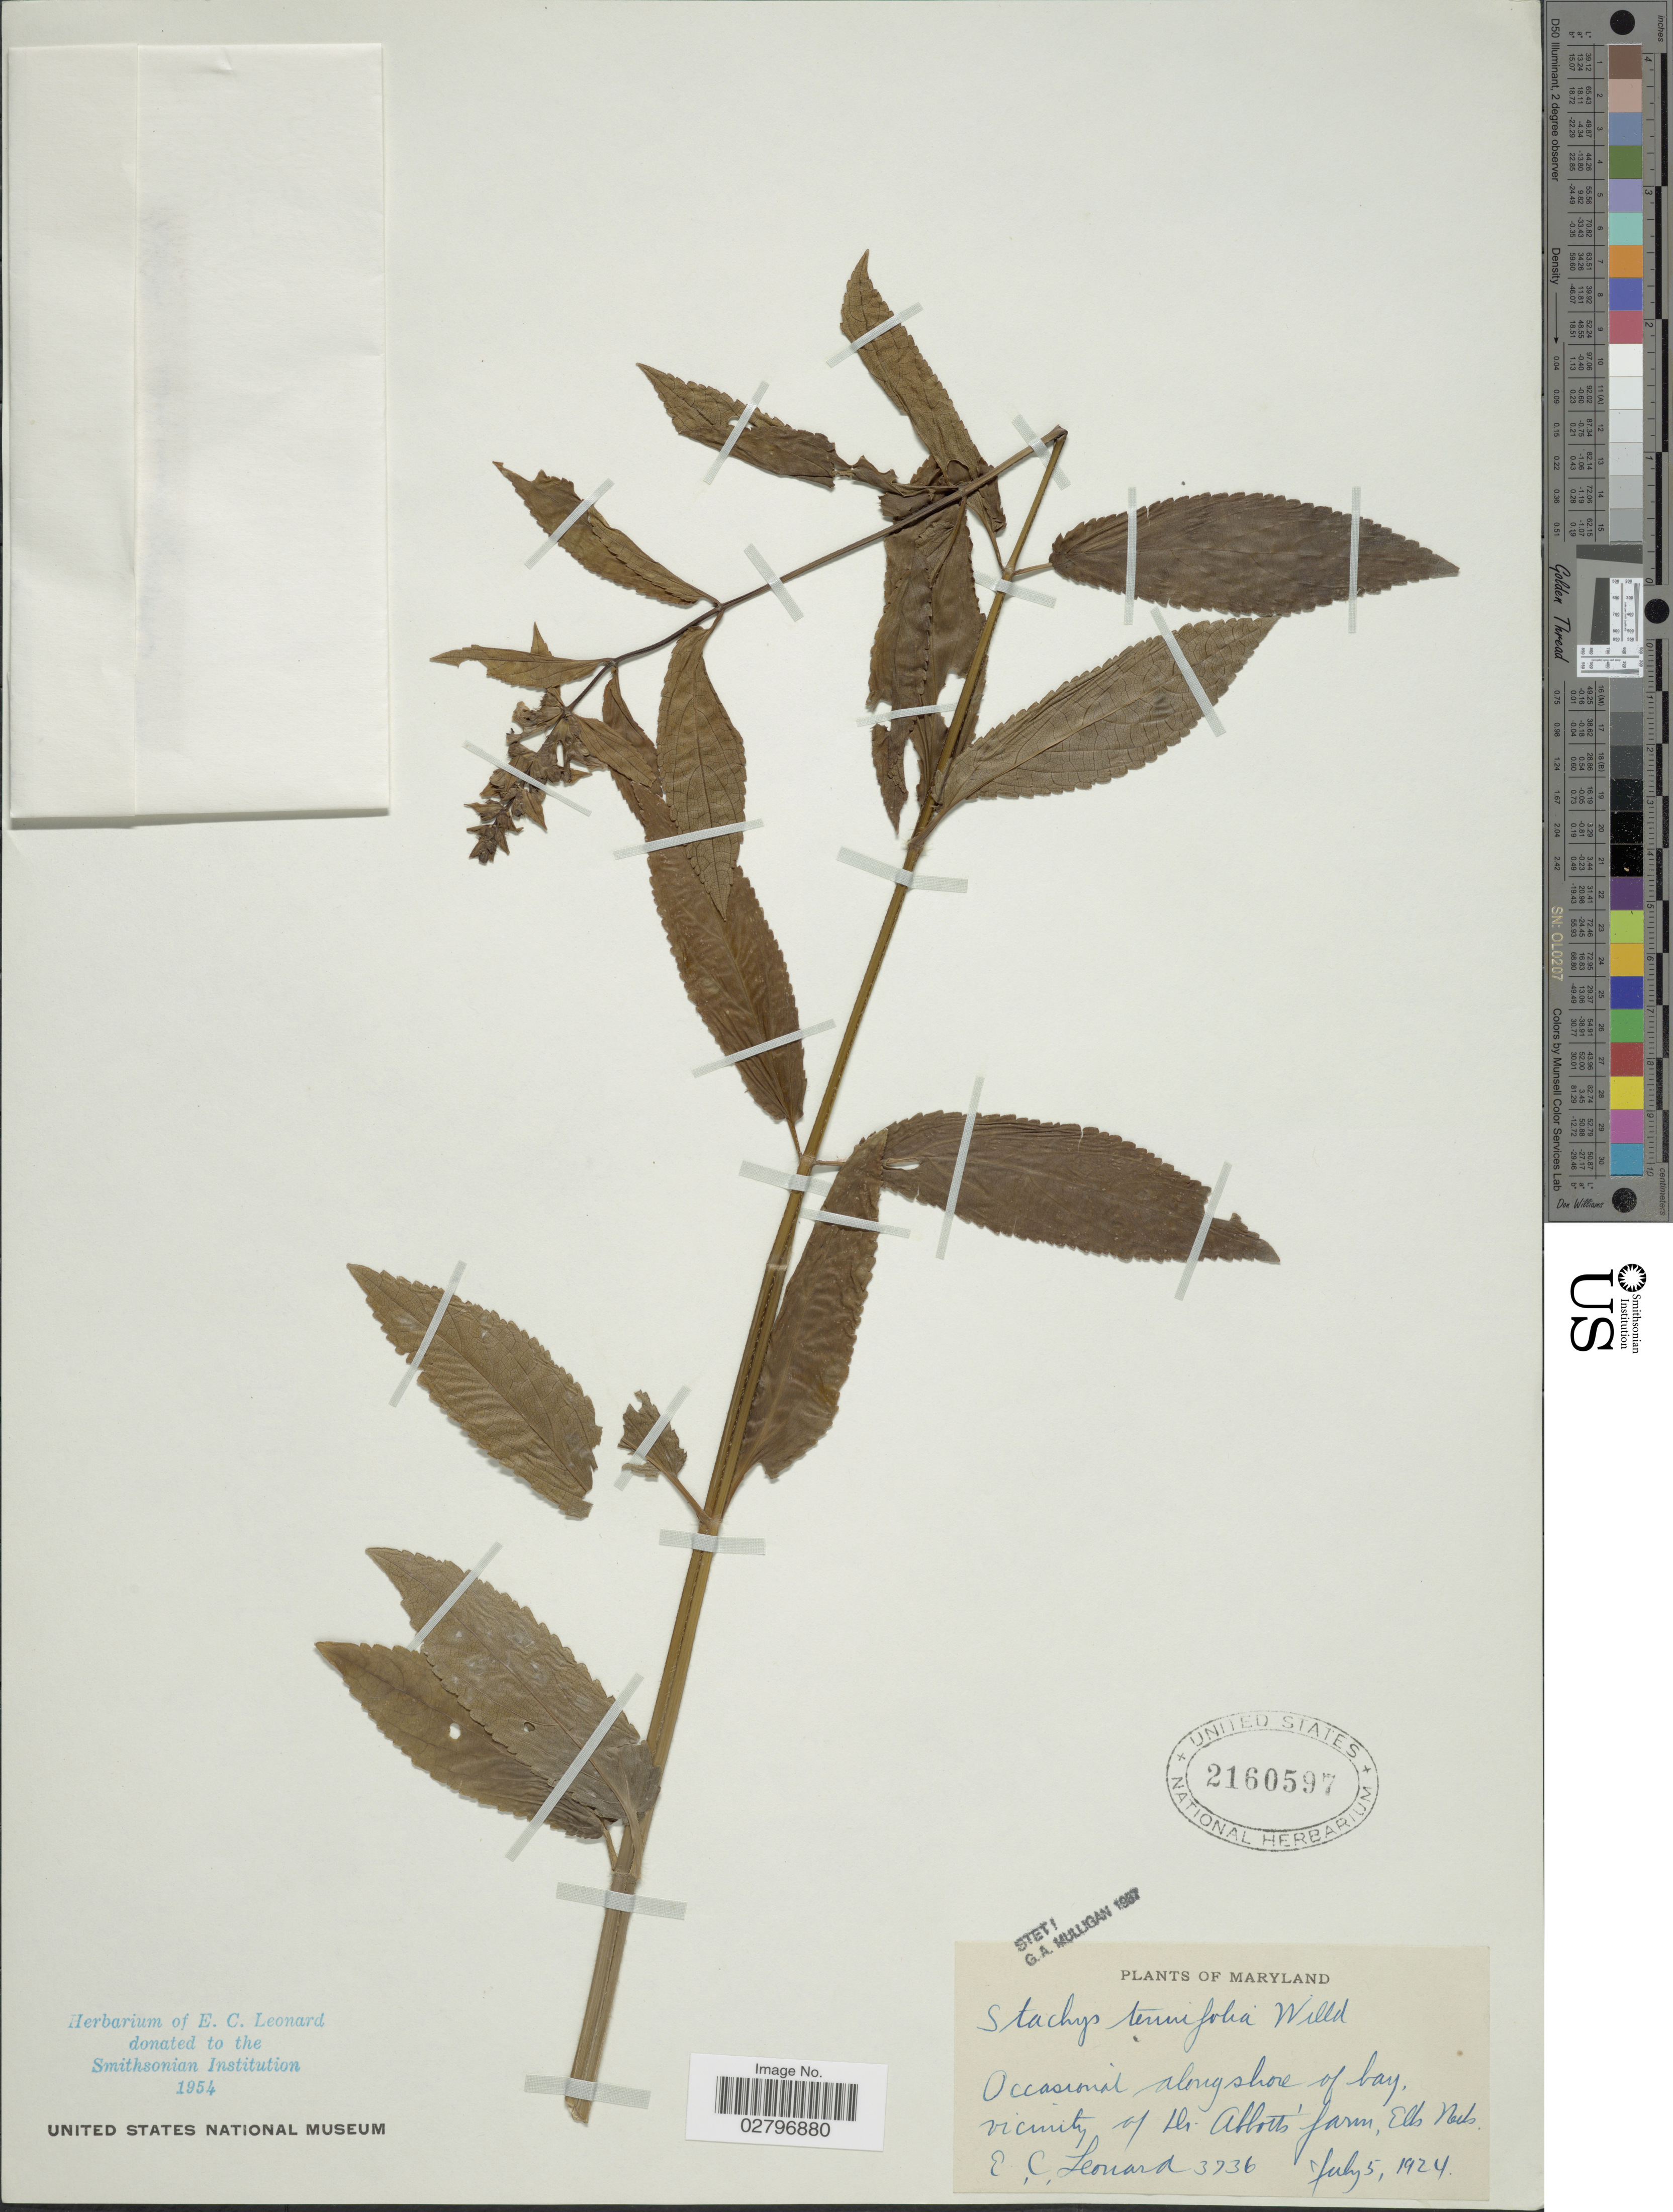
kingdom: Plantae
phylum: Tracheophyta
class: Magnoliopsida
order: Lamiales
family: Lamiaceae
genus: Stachys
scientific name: Stachys tenuifolia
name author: Willd.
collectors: E. C. Leonard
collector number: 3736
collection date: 1924-07-05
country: United States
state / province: Maryland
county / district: Cecil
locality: Occasional along shore of bay, vicinity of Dr. Abbott's farm, Elk Neck.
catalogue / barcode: US 2160597